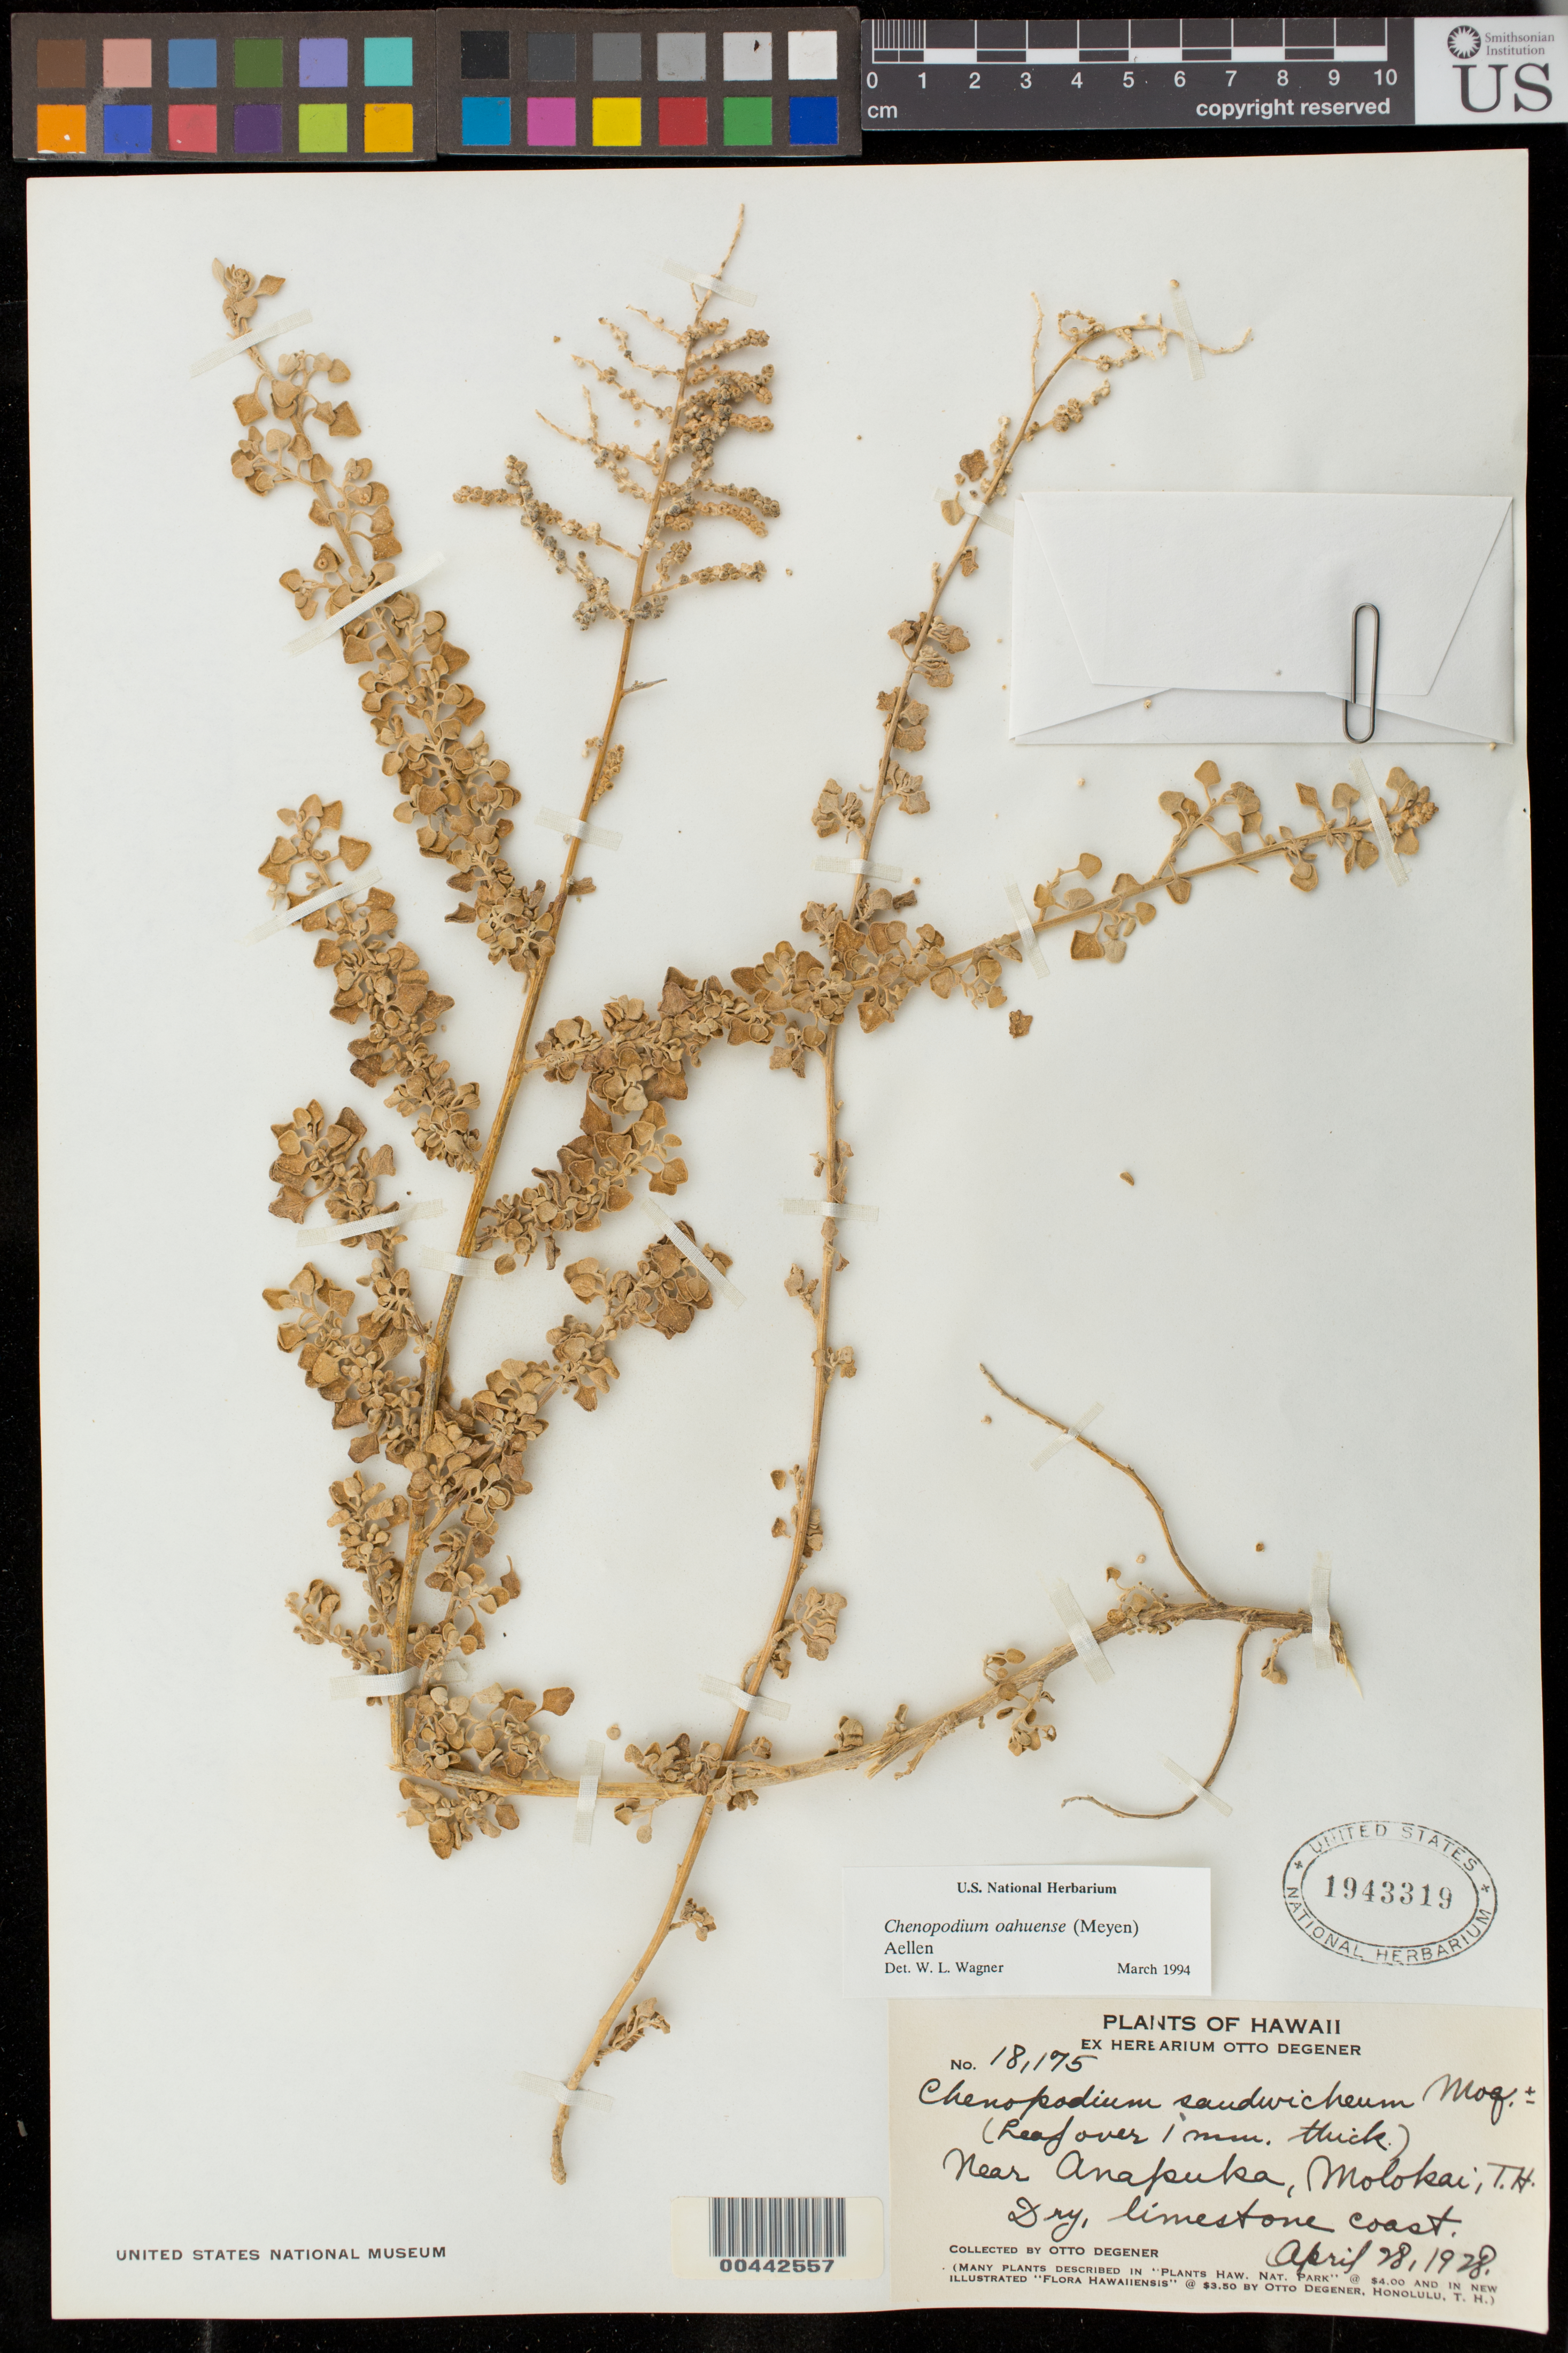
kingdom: Plantae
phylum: Tracheophyta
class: Magnoliopsida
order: Caryophyllales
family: Amaranthaceae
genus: Chenopodium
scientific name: Chenopodium oahuense subsp. ilioense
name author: J. Cantley & Martine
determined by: Wagner, W. L., (BOT), Smithsonian Institution - National Museum of Natural History (UNITED STATES)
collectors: O. Degener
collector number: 18175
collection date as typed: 28 Apr 1928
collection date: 1928-04-28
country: United States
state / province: Hawaii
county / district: Maui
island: Moloka'i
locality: Near Anapuka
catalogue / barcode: US 1943319